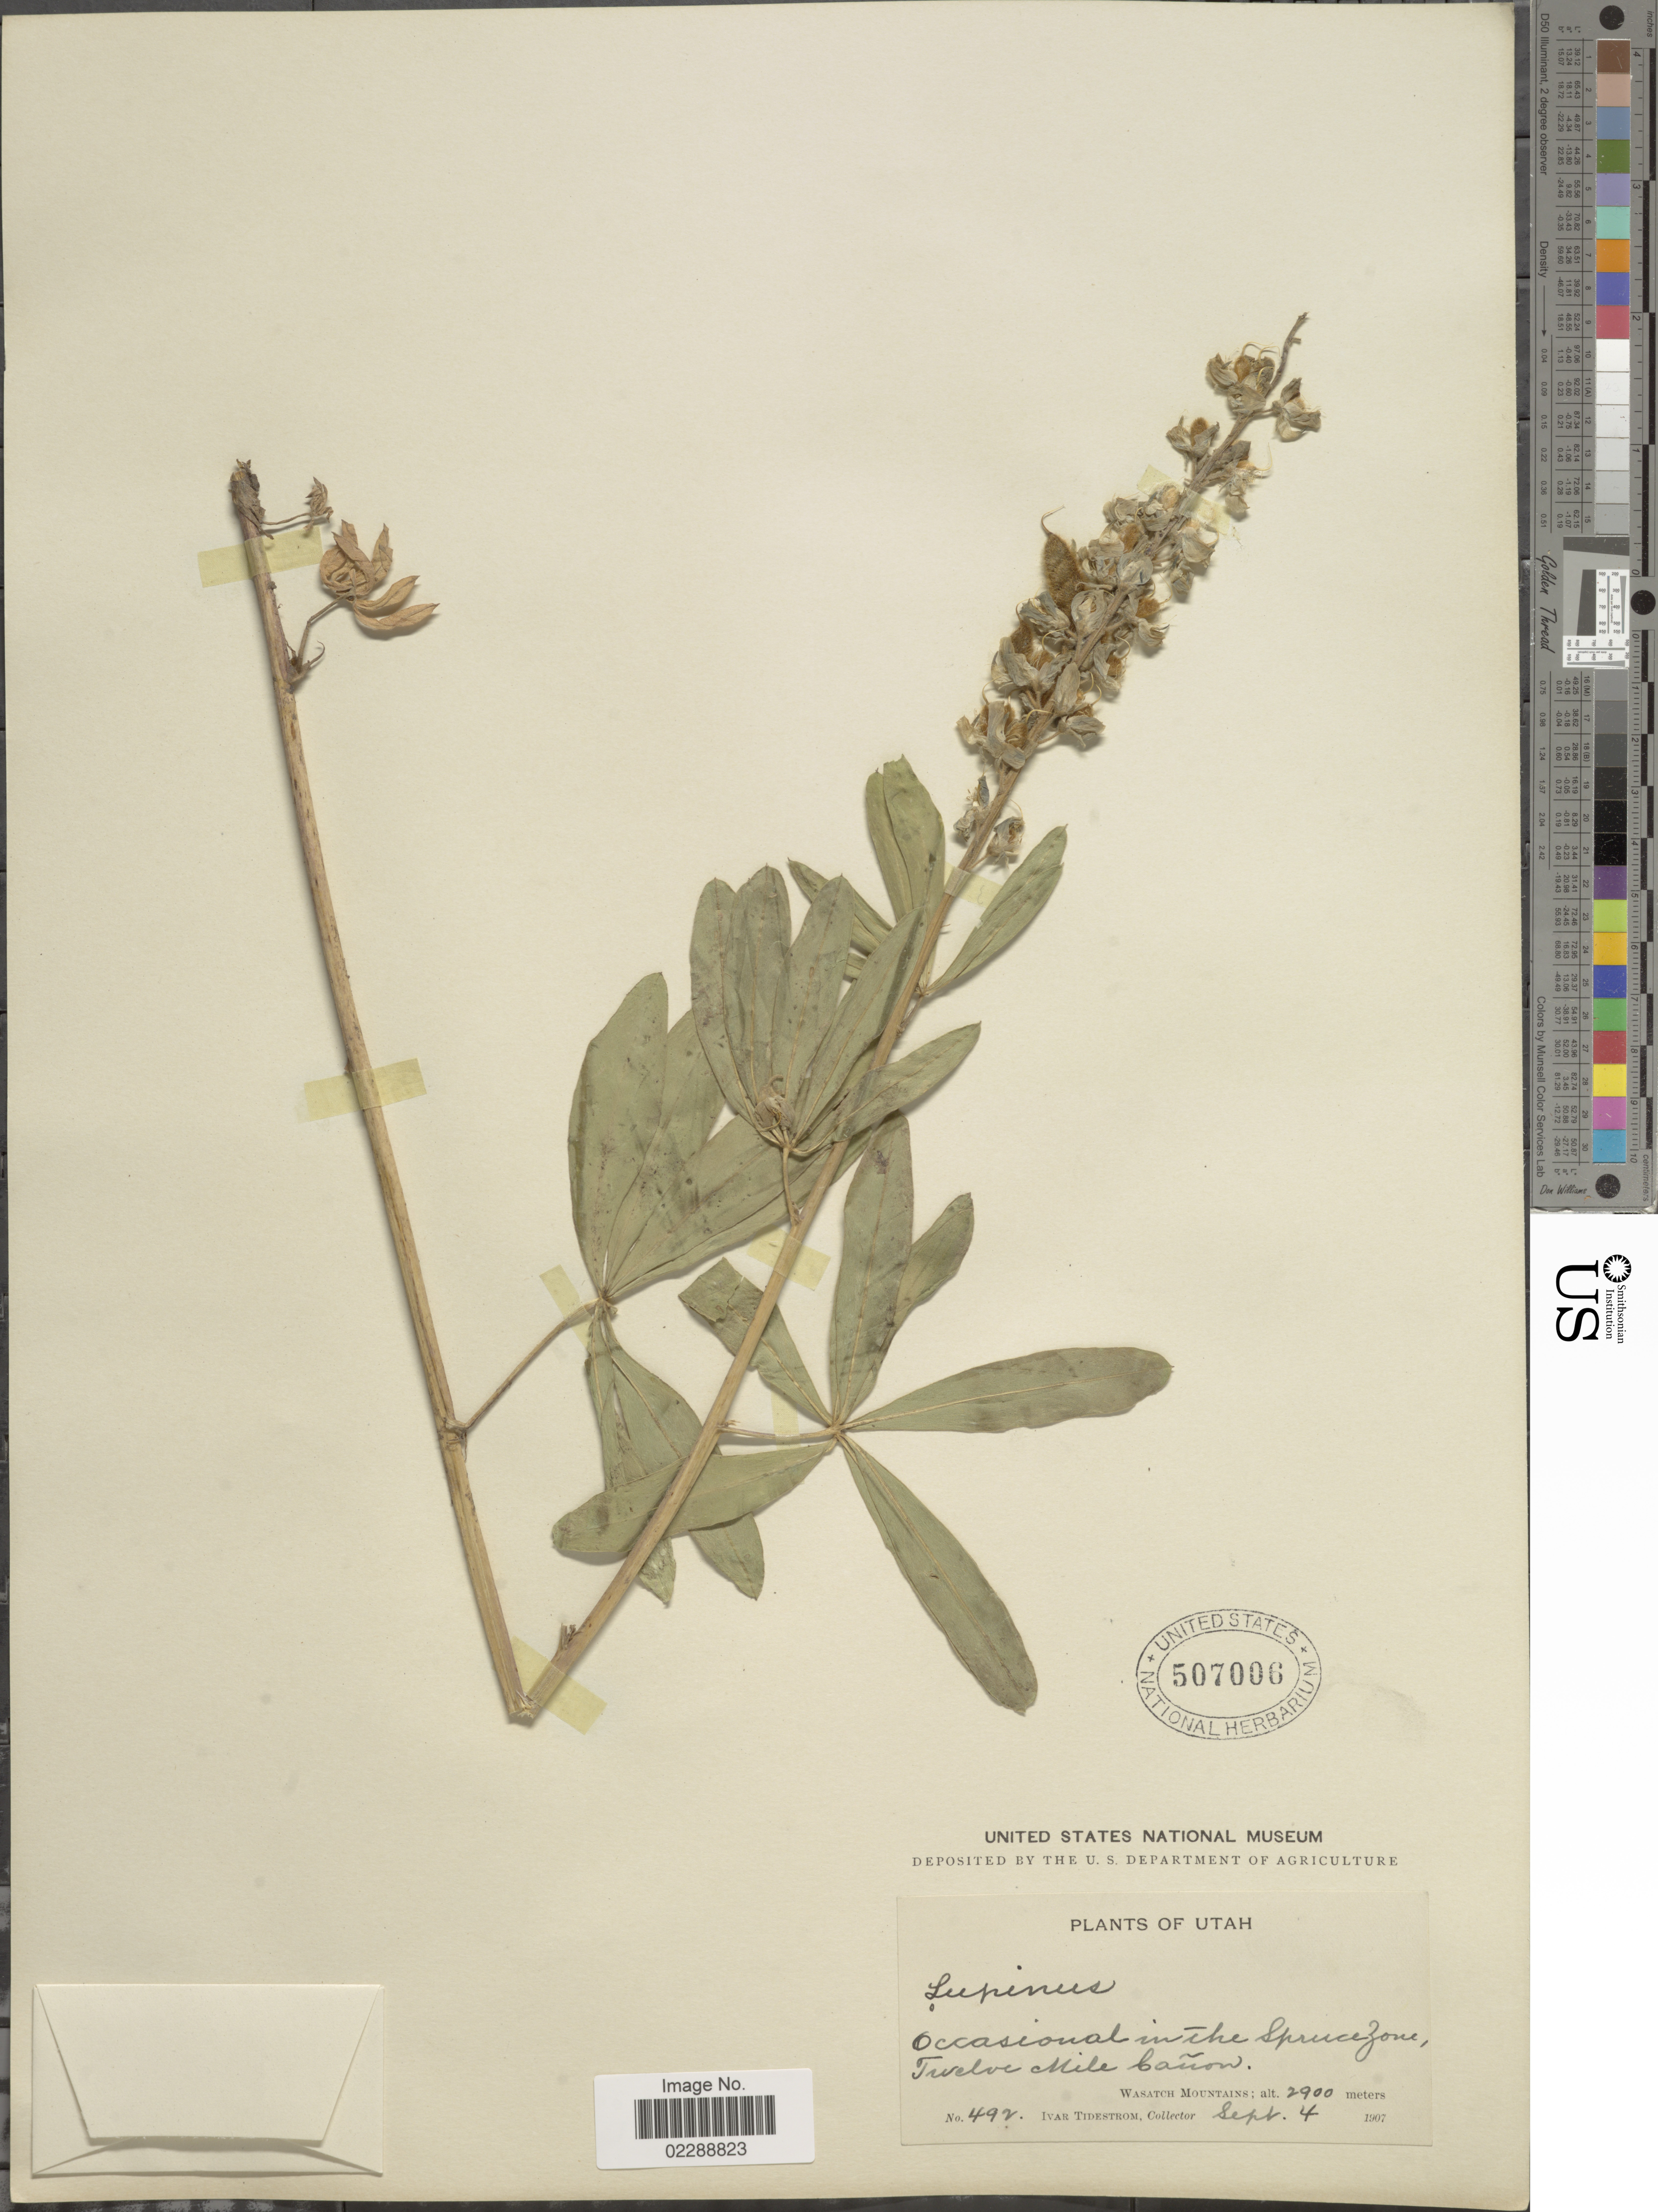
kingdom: Plantae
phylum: Tracheophyta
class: Magnoliopsida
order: Fabales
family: Fabaceae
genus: Lupinus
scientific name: Lupinus sp.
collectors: I. F. Tidestrom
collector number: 492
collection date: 1907-09-04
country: United States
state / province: Utah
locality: Occasional in the Spruce Zone, Twelve Mile Canon, Wasatch Mountains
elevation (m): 2900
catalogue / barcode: US 507006